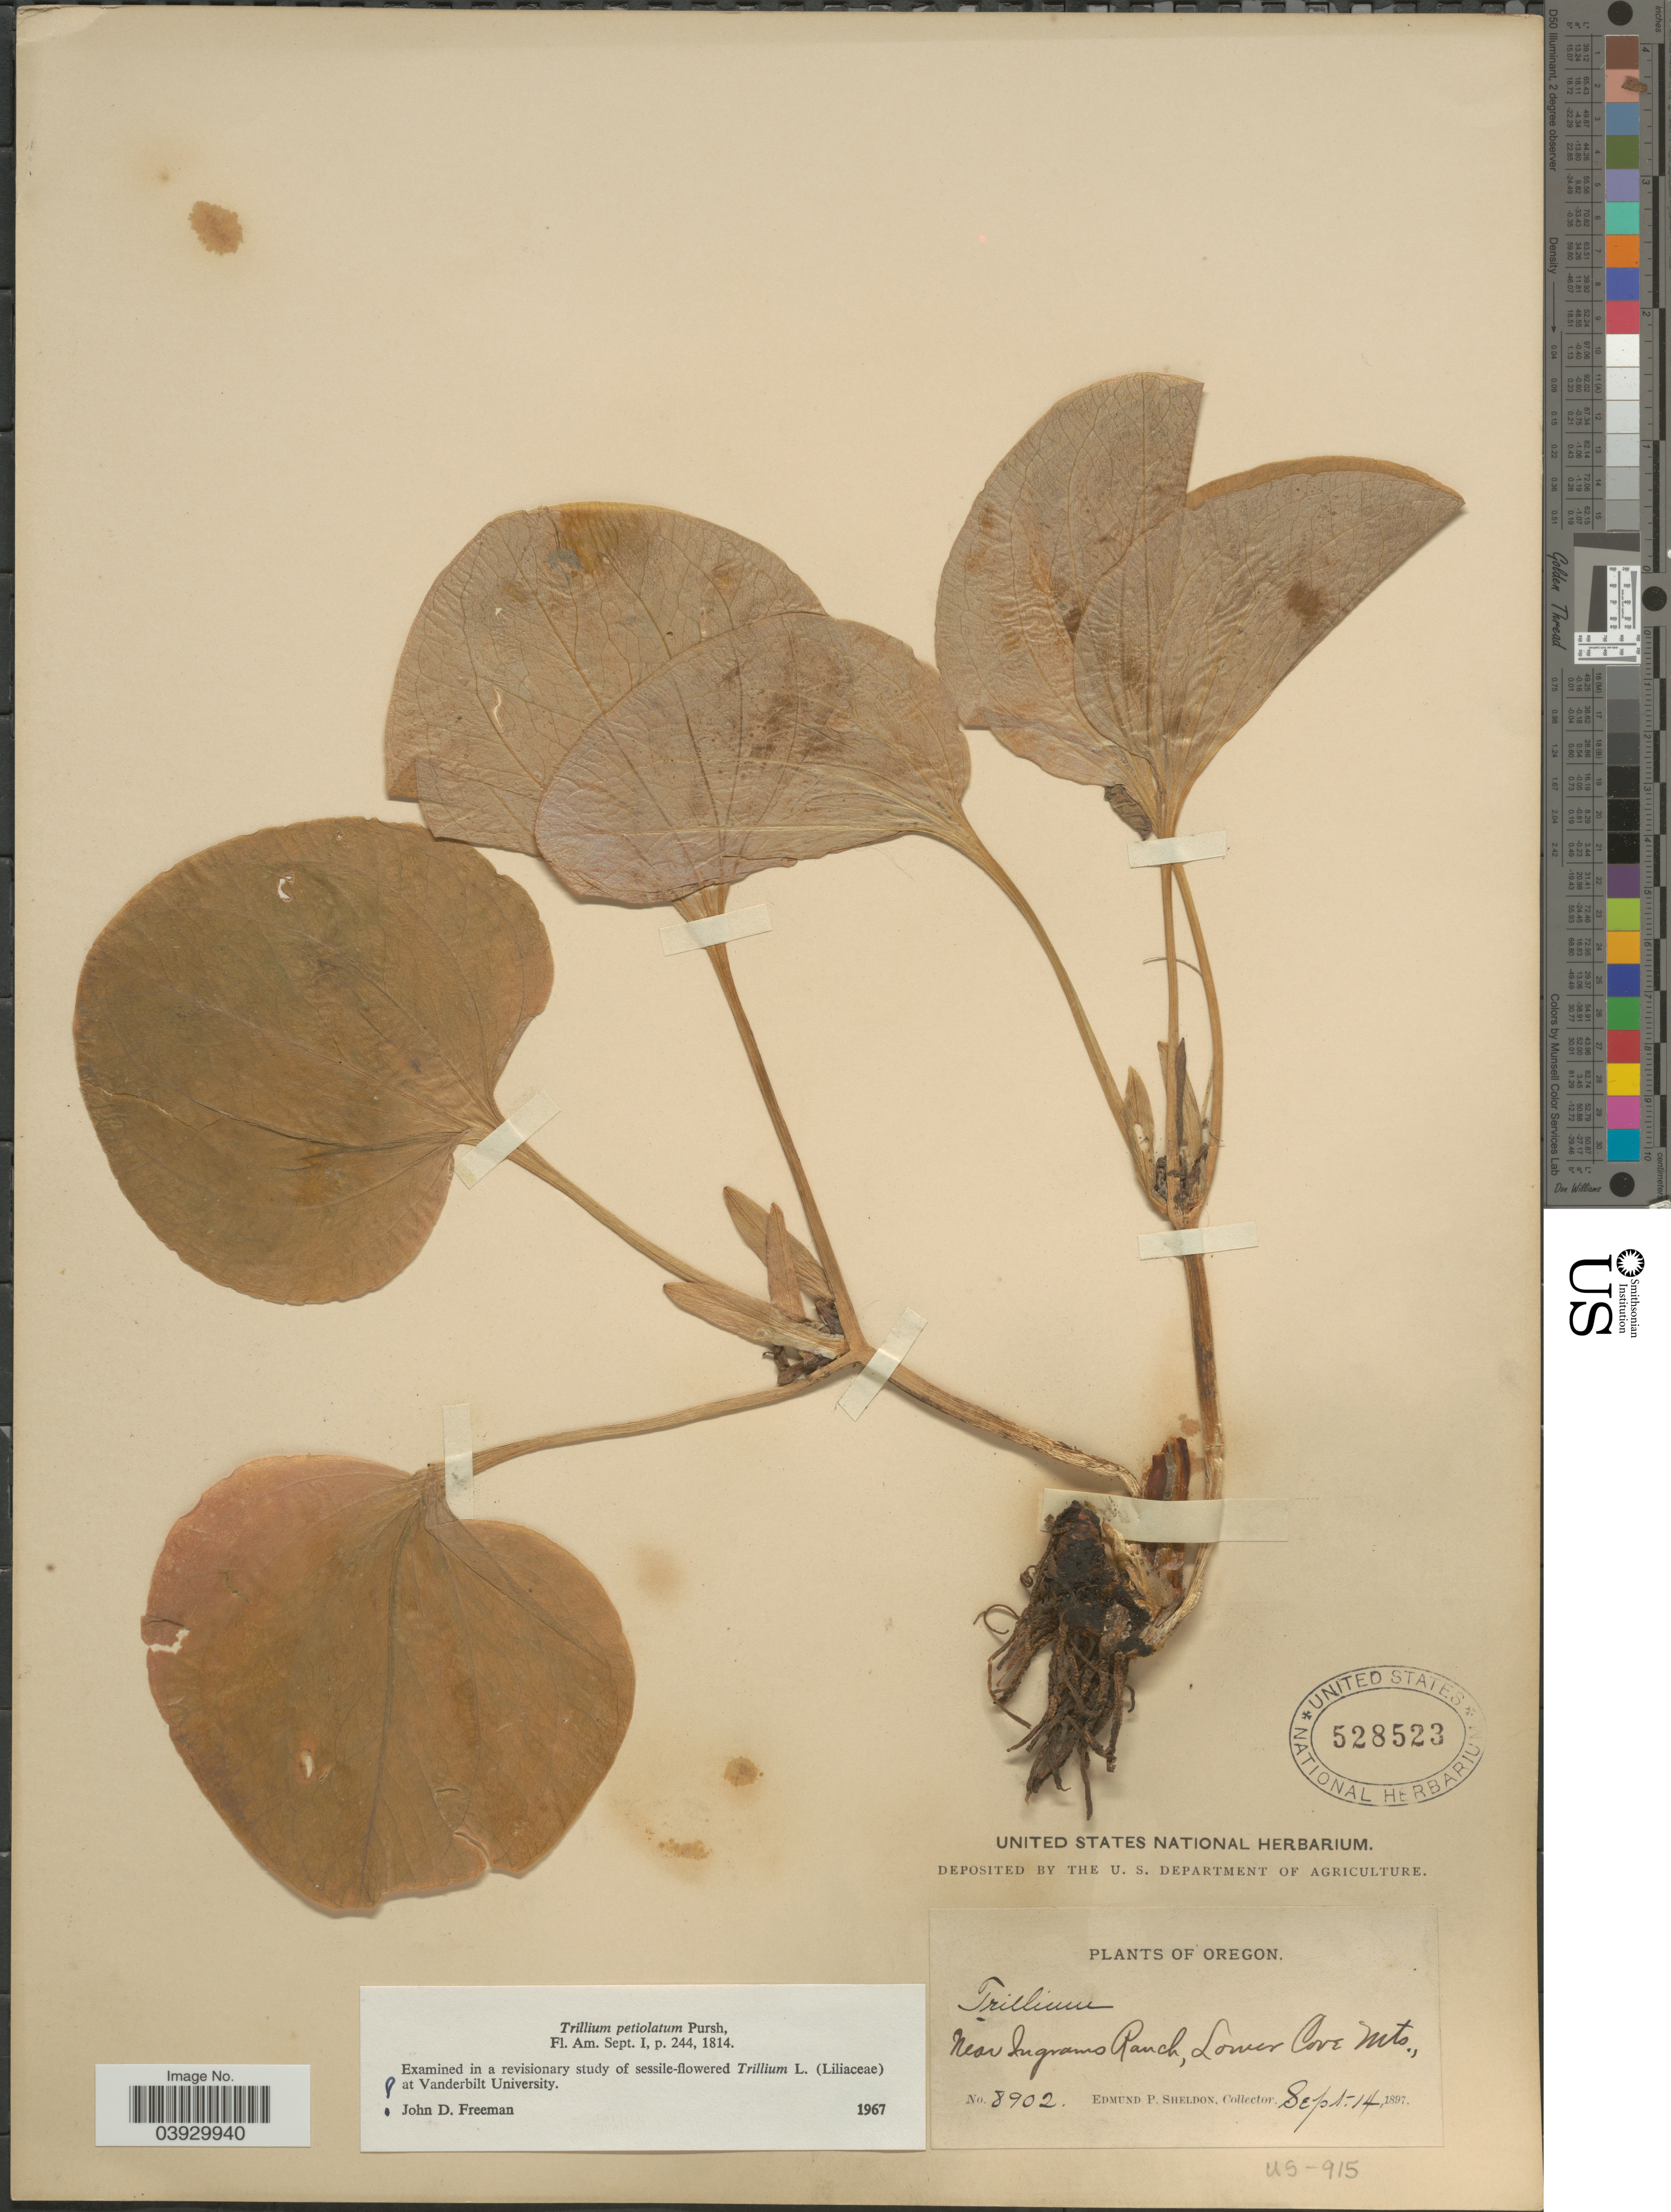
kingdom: Plantae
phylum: Tracheophyta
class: Liliopsida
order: Liliales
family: Melanthiaceae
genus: Trillium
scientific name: Trillium petiolatum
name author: Pursh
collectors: E. P. Sheldon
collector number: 8902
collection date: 1897-09-14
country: United States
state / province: Oregon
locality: Near Ingrams Ranch, Lower Cove Mts.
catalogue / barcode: US 528523